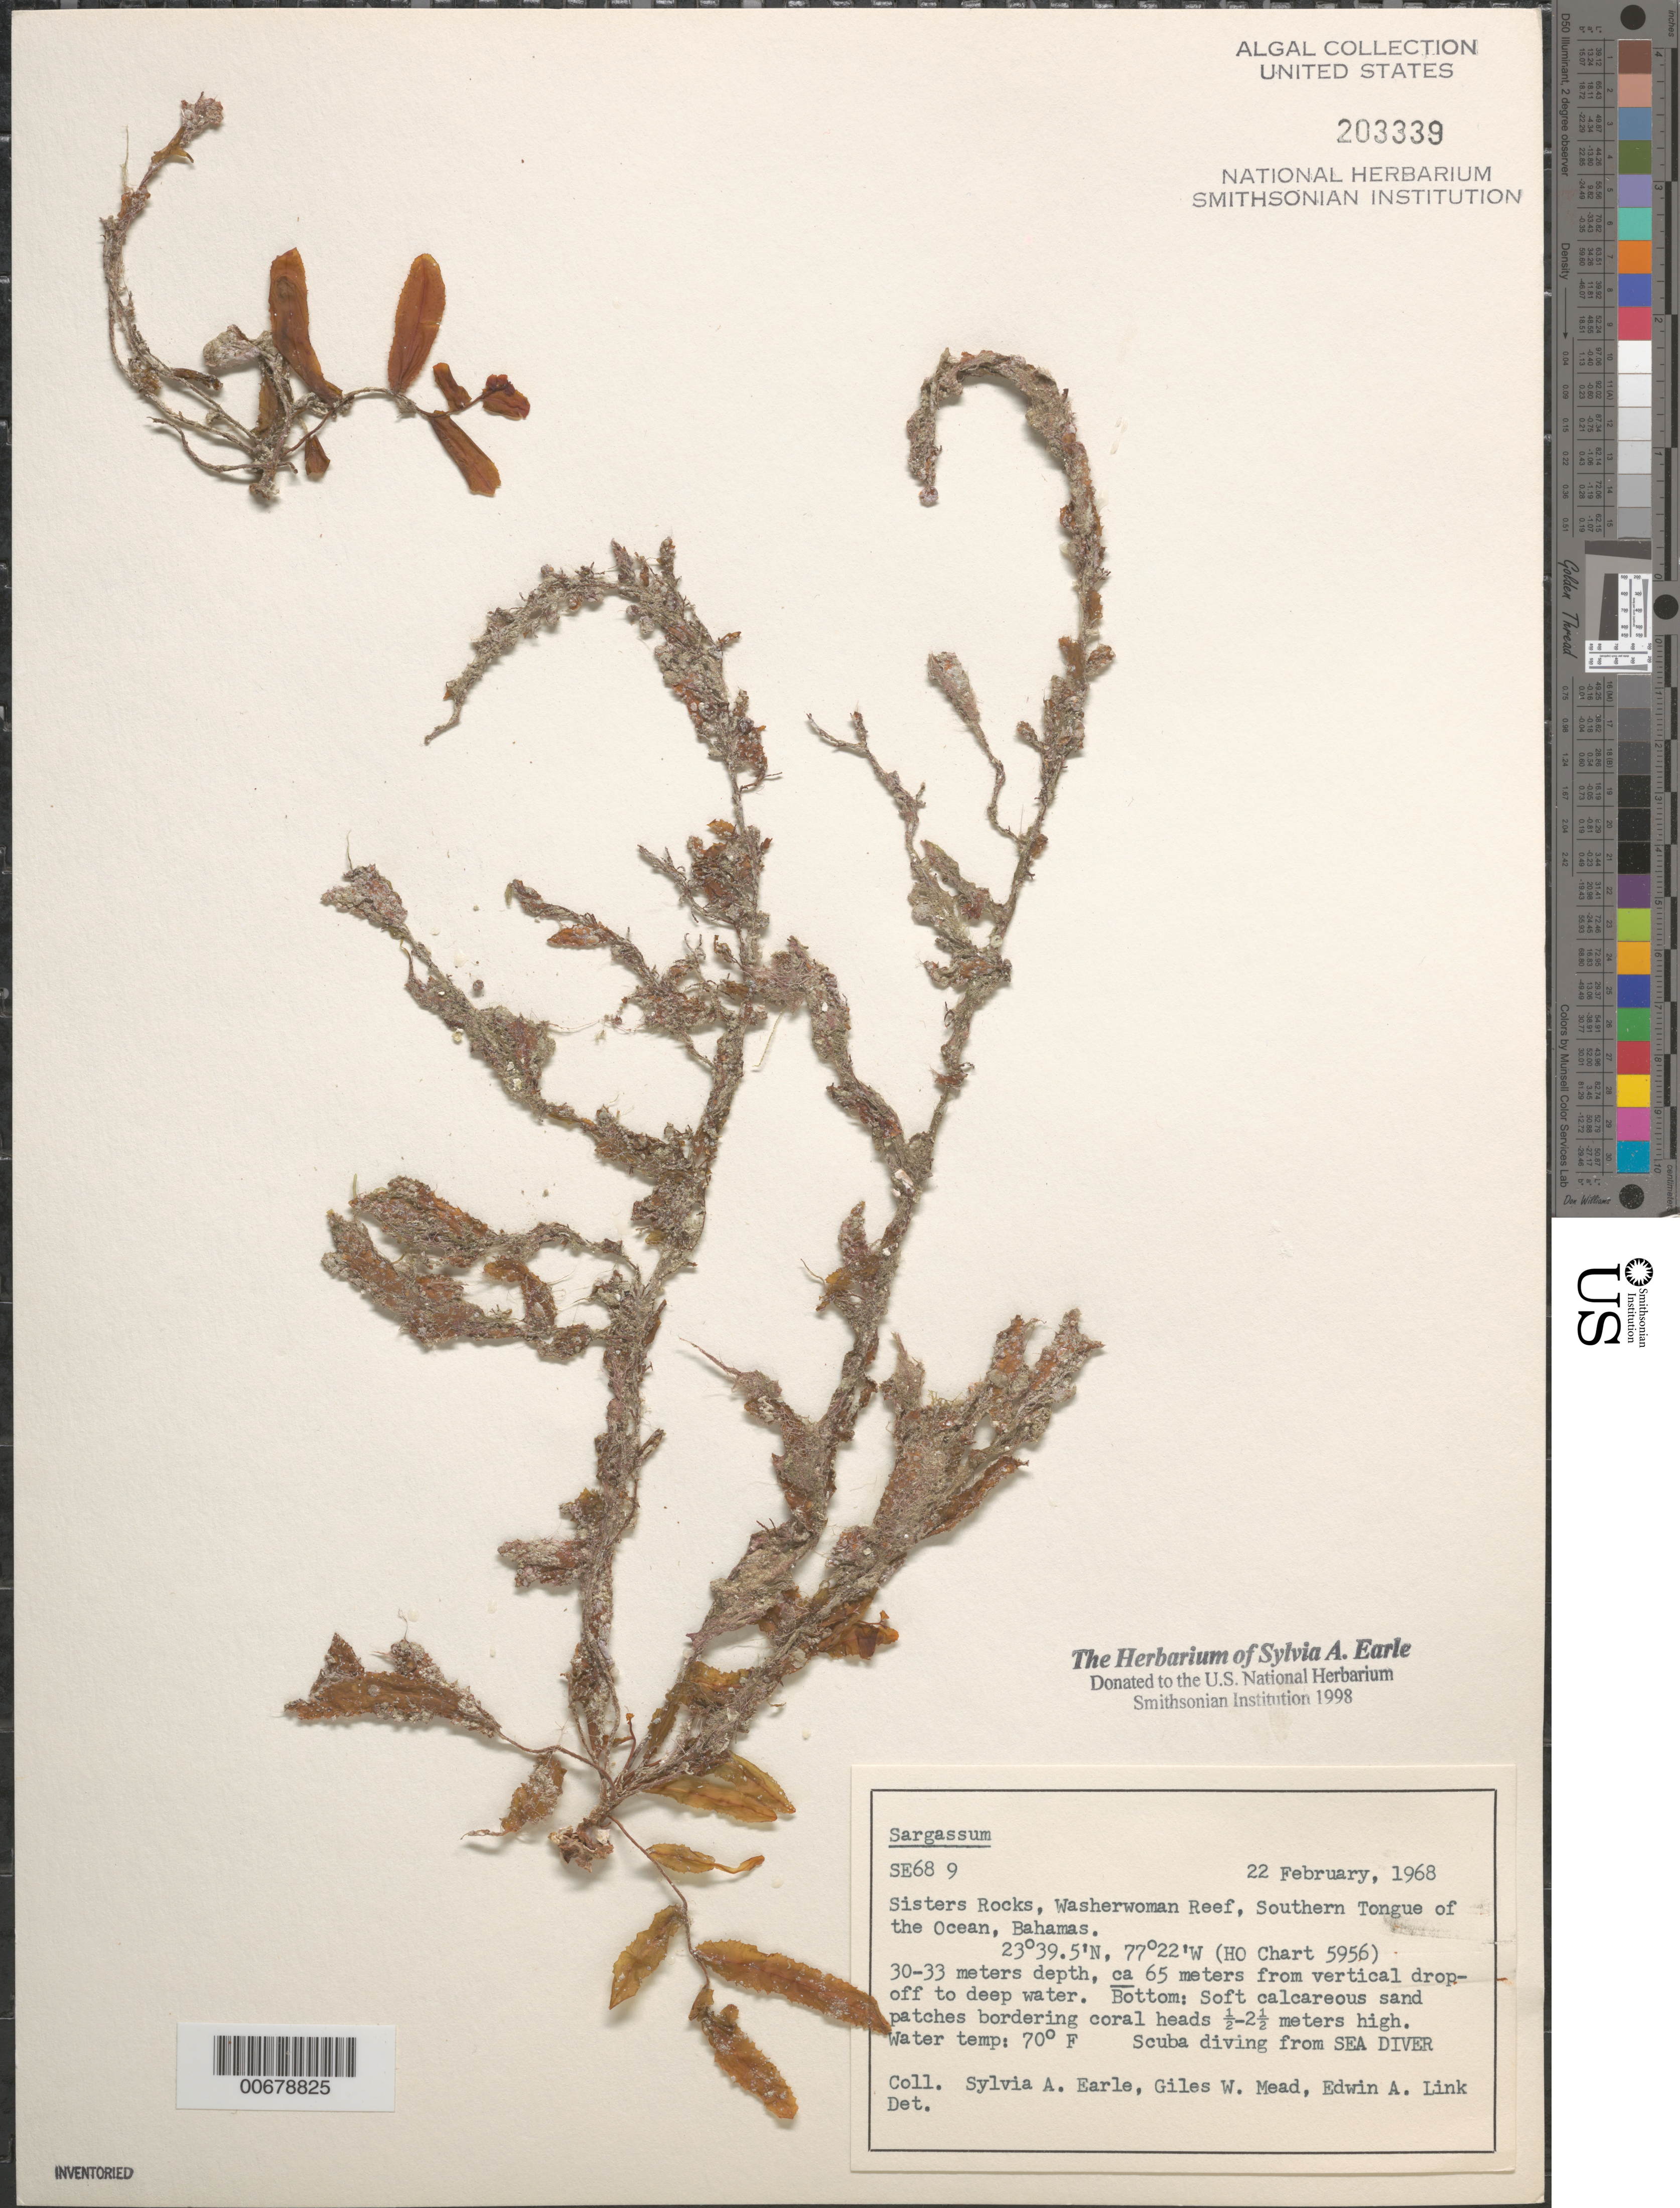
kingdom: Chromista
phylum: Ochrophyta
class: Phaeophyceae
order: Fucales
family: Sargassaceae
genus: Sargassum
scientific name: Sargassum sp.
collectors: S. A. Earle, G. W. Mead & E. A. Link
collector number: SE 689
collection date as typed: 22 Feb 1968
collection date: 1968-02-22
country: Bahamas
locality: Sisters Rocks, Washerwoman Reef, Southern Tongue of the Ocean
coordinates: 23 39.5' N, 77 22' W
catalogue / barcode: US 203339